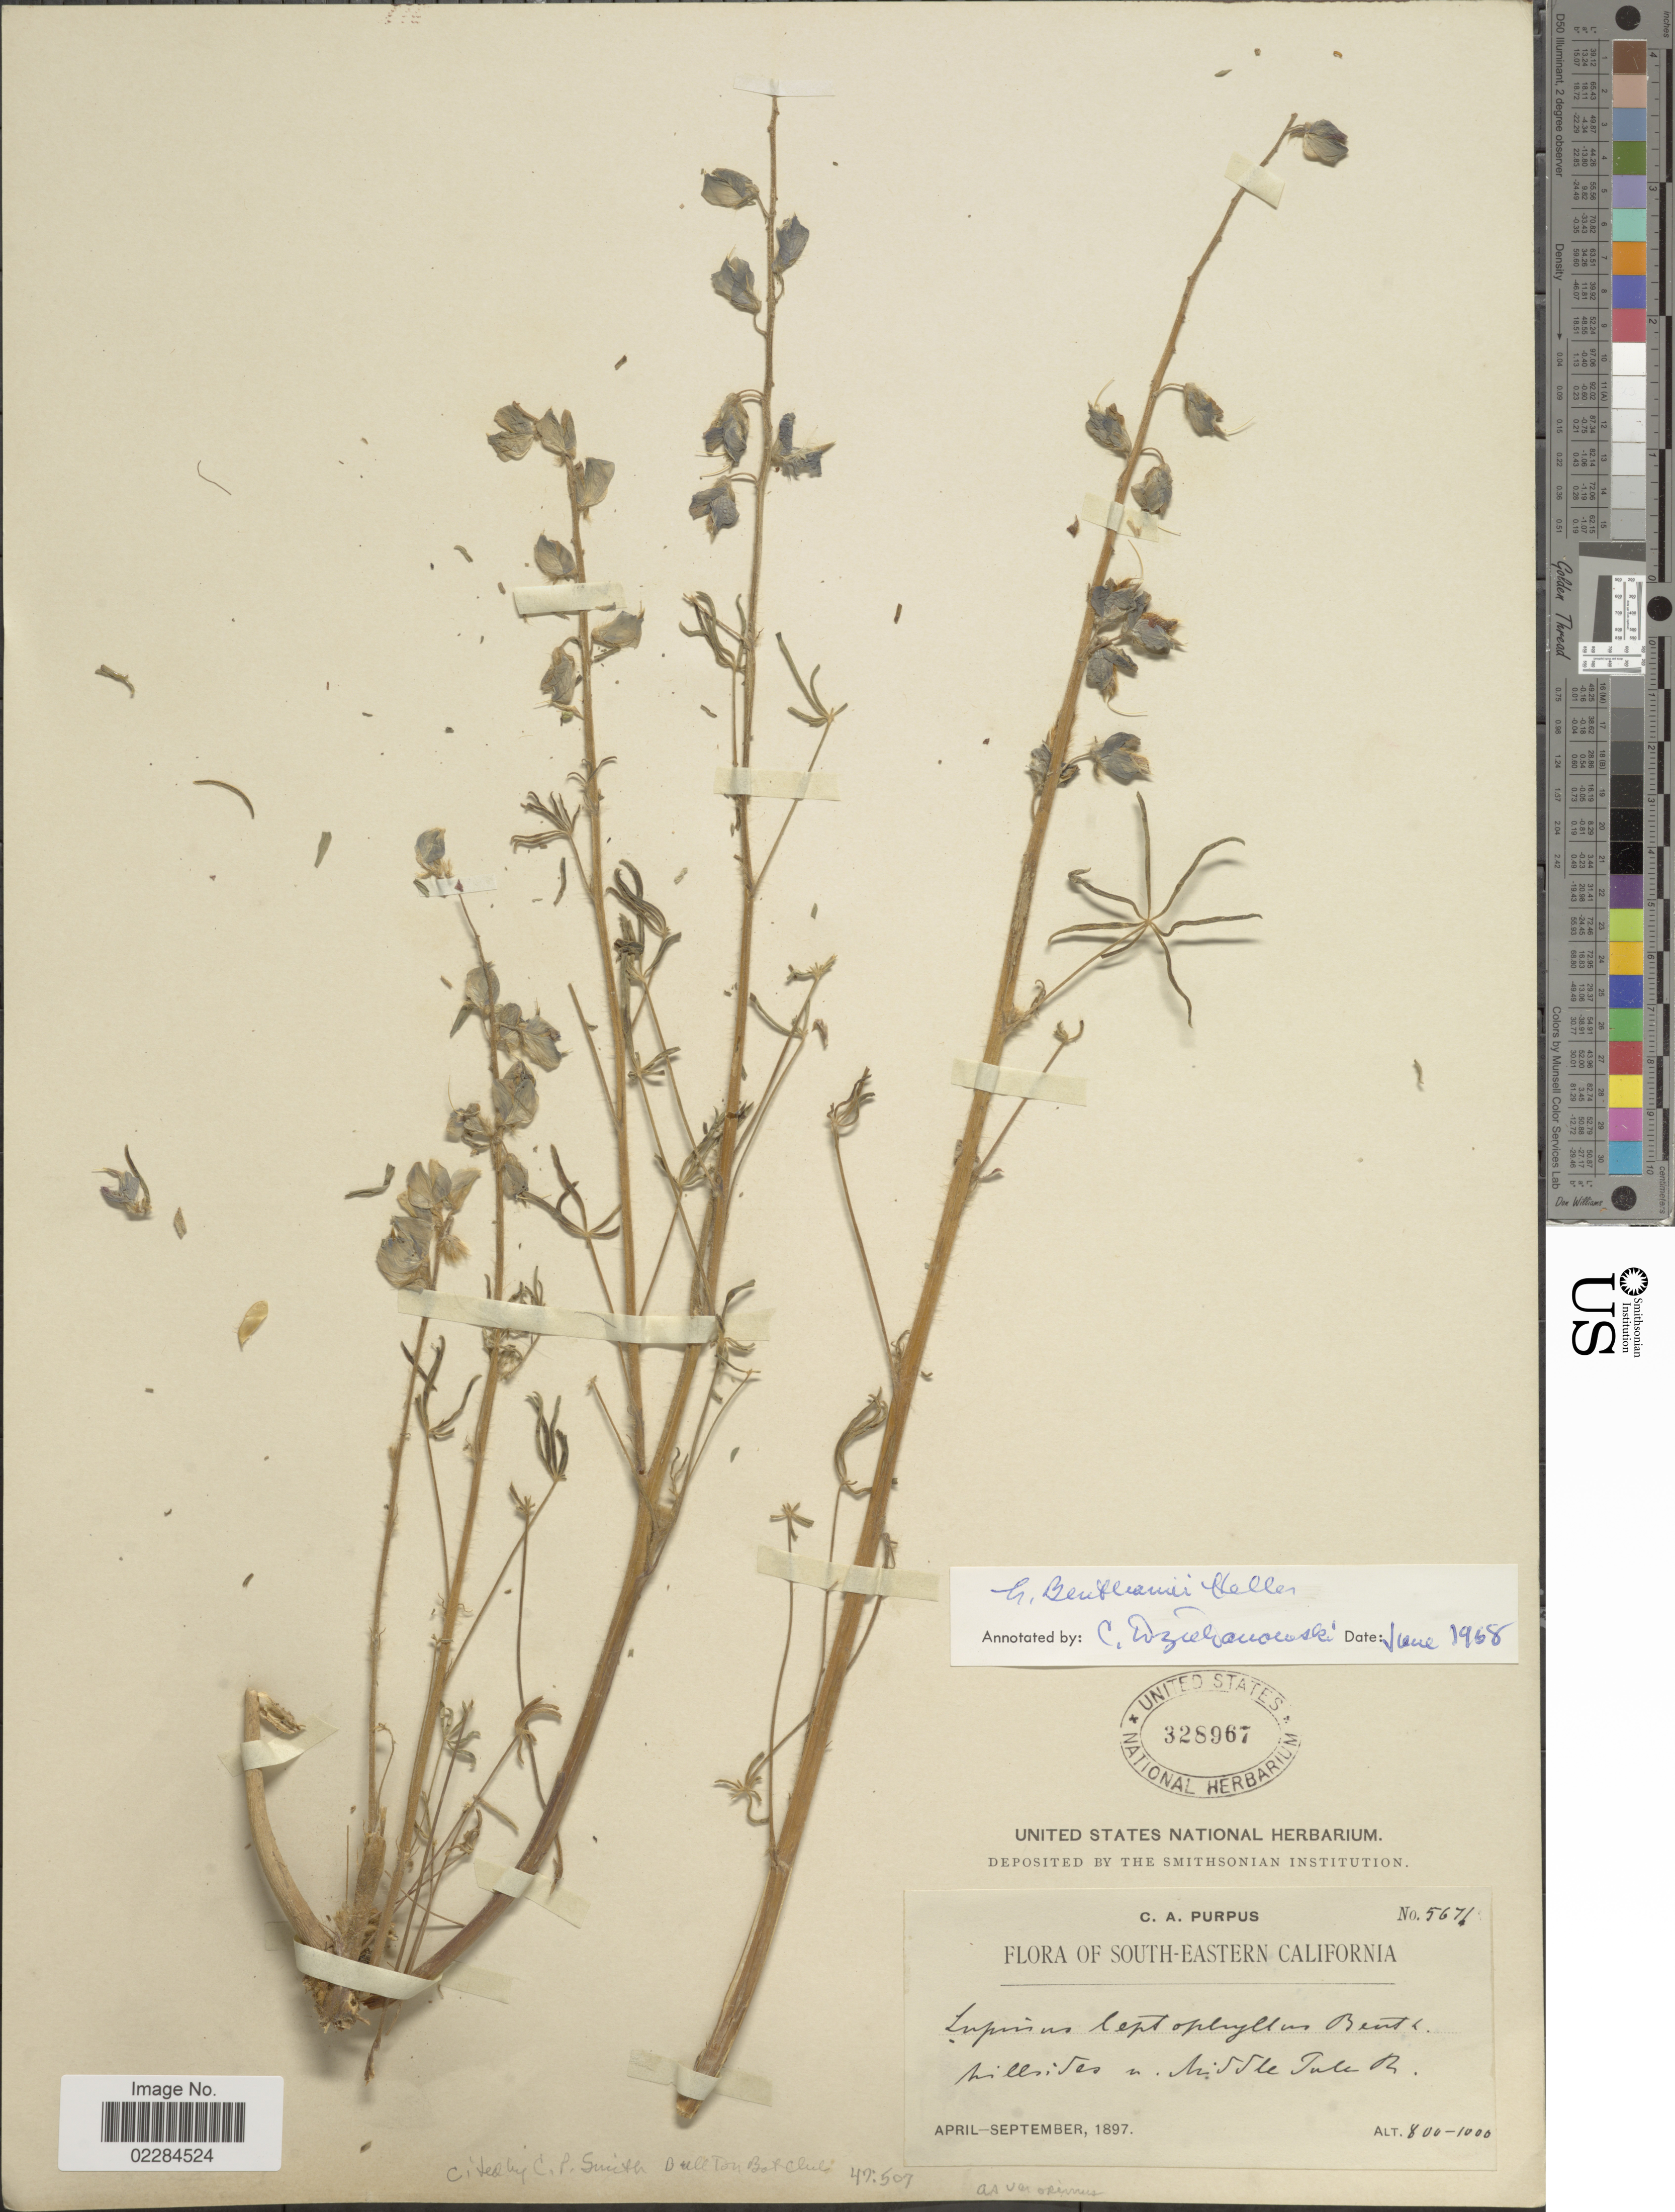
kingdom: Plantae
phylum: Tracheophyta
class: Magnoliopsida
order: Fabales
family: Fabaceae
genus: Lupinus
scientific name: Lupinus benthamii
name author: A. Heller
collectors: C. A. Purpus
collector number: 5671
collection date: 1897-04/1897-09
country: United States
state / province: California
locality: South-Eastern California, hillsides n. Middle Tule R. (River)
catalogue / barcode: US 328967